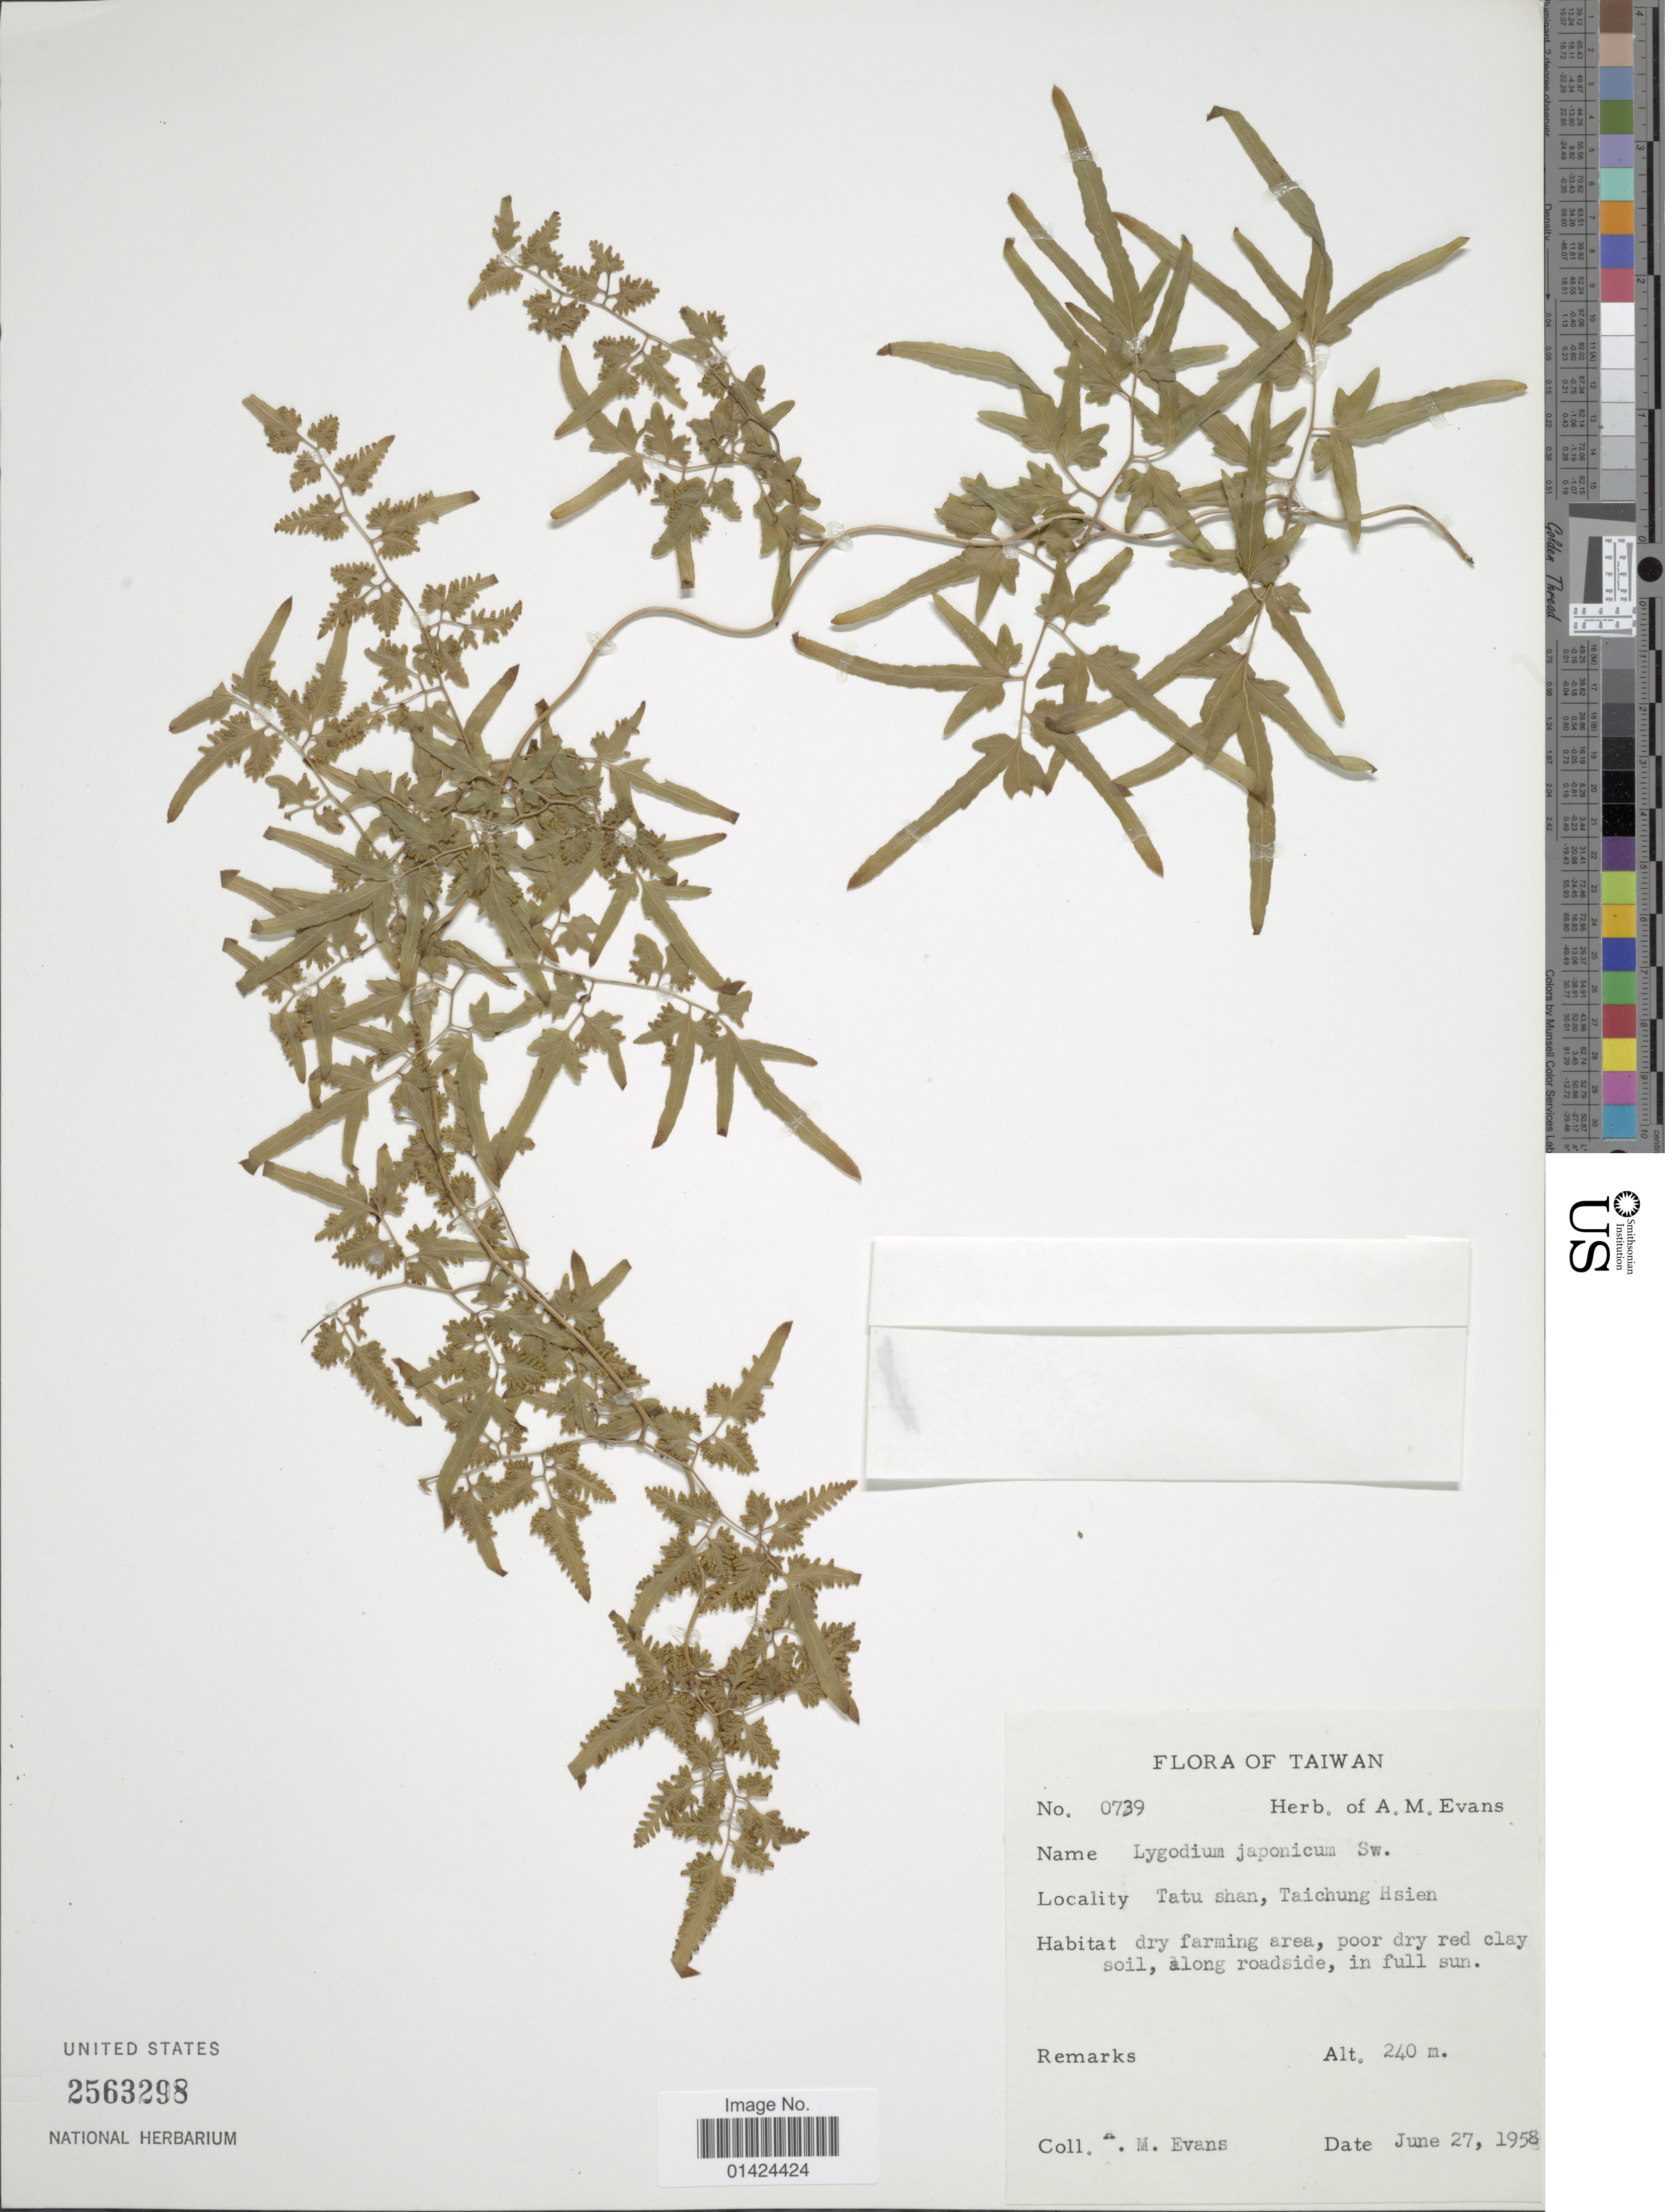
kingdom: Plantae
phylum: Tracheophyta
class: Polypodiopsida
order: Schizaeales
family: Lygodiaceae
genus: Lygodium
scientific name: Lygodium japonicum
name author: (Thunb.) Sw.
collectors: A. M. Evans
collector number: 0739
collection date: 1958-06-27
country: Taiwan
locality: Tatu shan, Taichung Hsien.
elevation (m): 240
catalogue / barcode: US 2563298